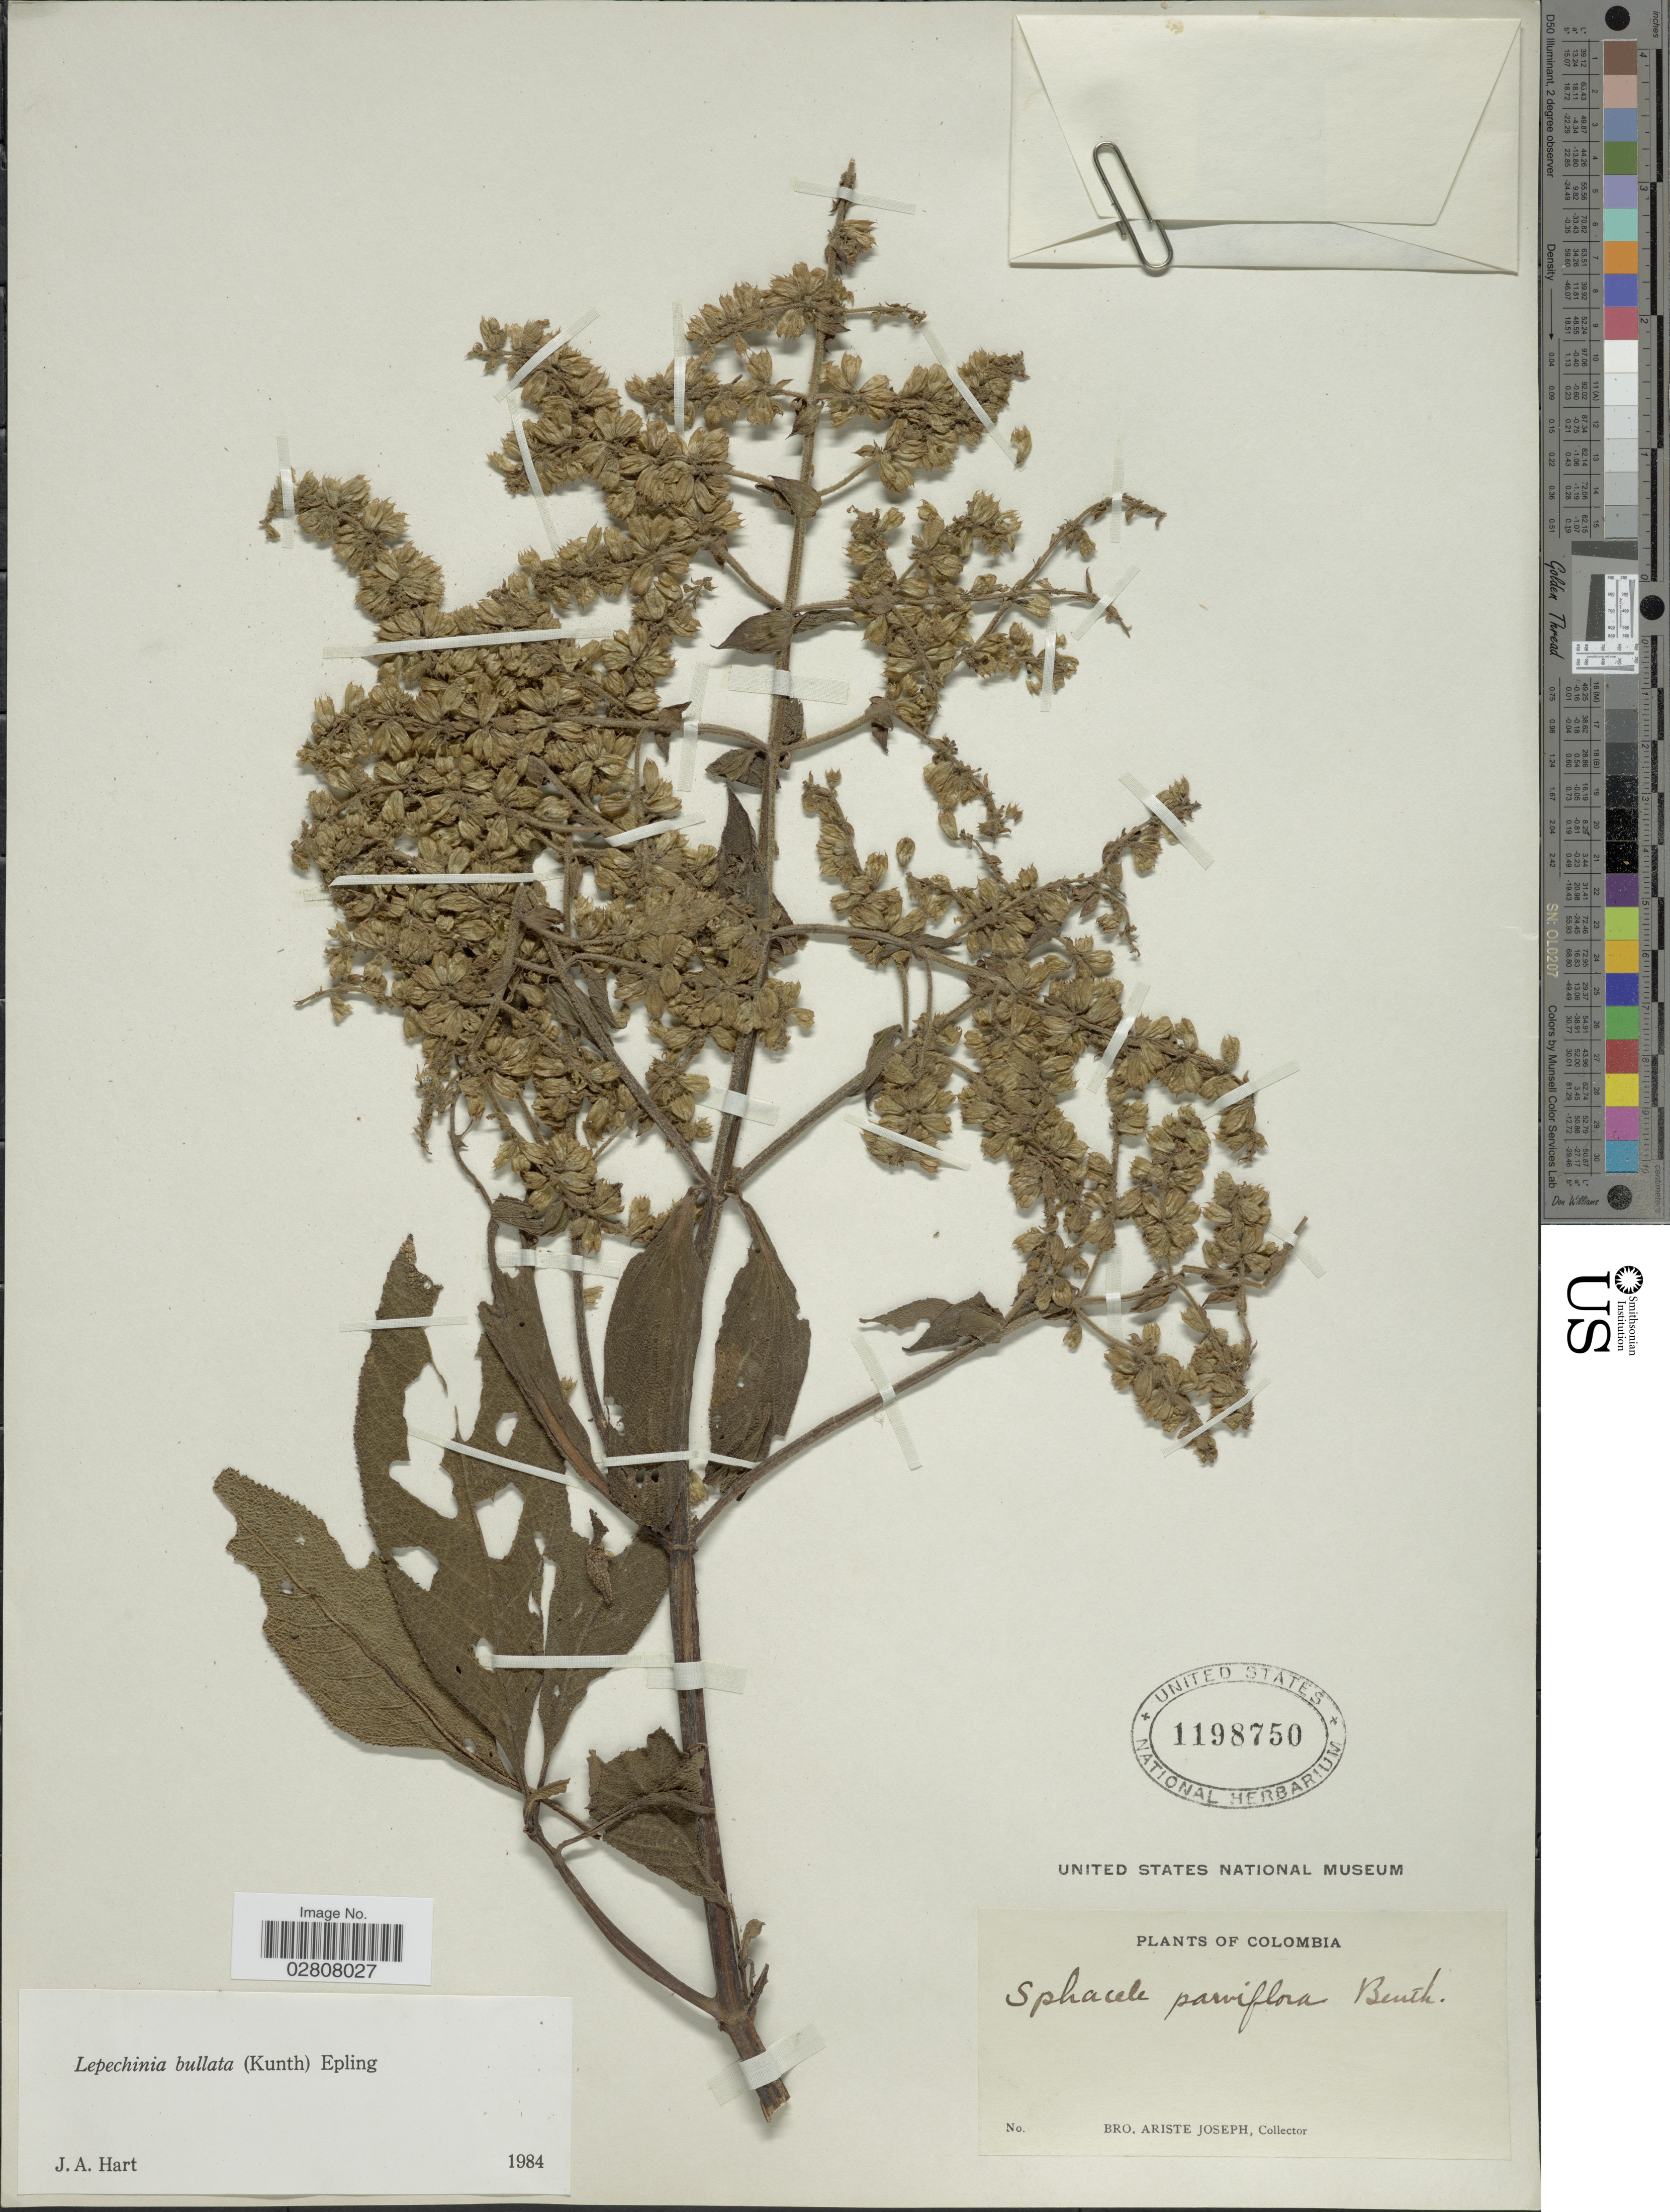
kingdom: Plantae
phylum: Tracheophyta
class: Magnoliopsida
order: Lamiales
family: Lamiaceae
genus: Lepechinia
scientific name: Lepechinia bullata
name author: (Kunth) Epling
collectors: Bro. Ariste-Joseph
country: Colombia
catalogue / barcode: US 1198750